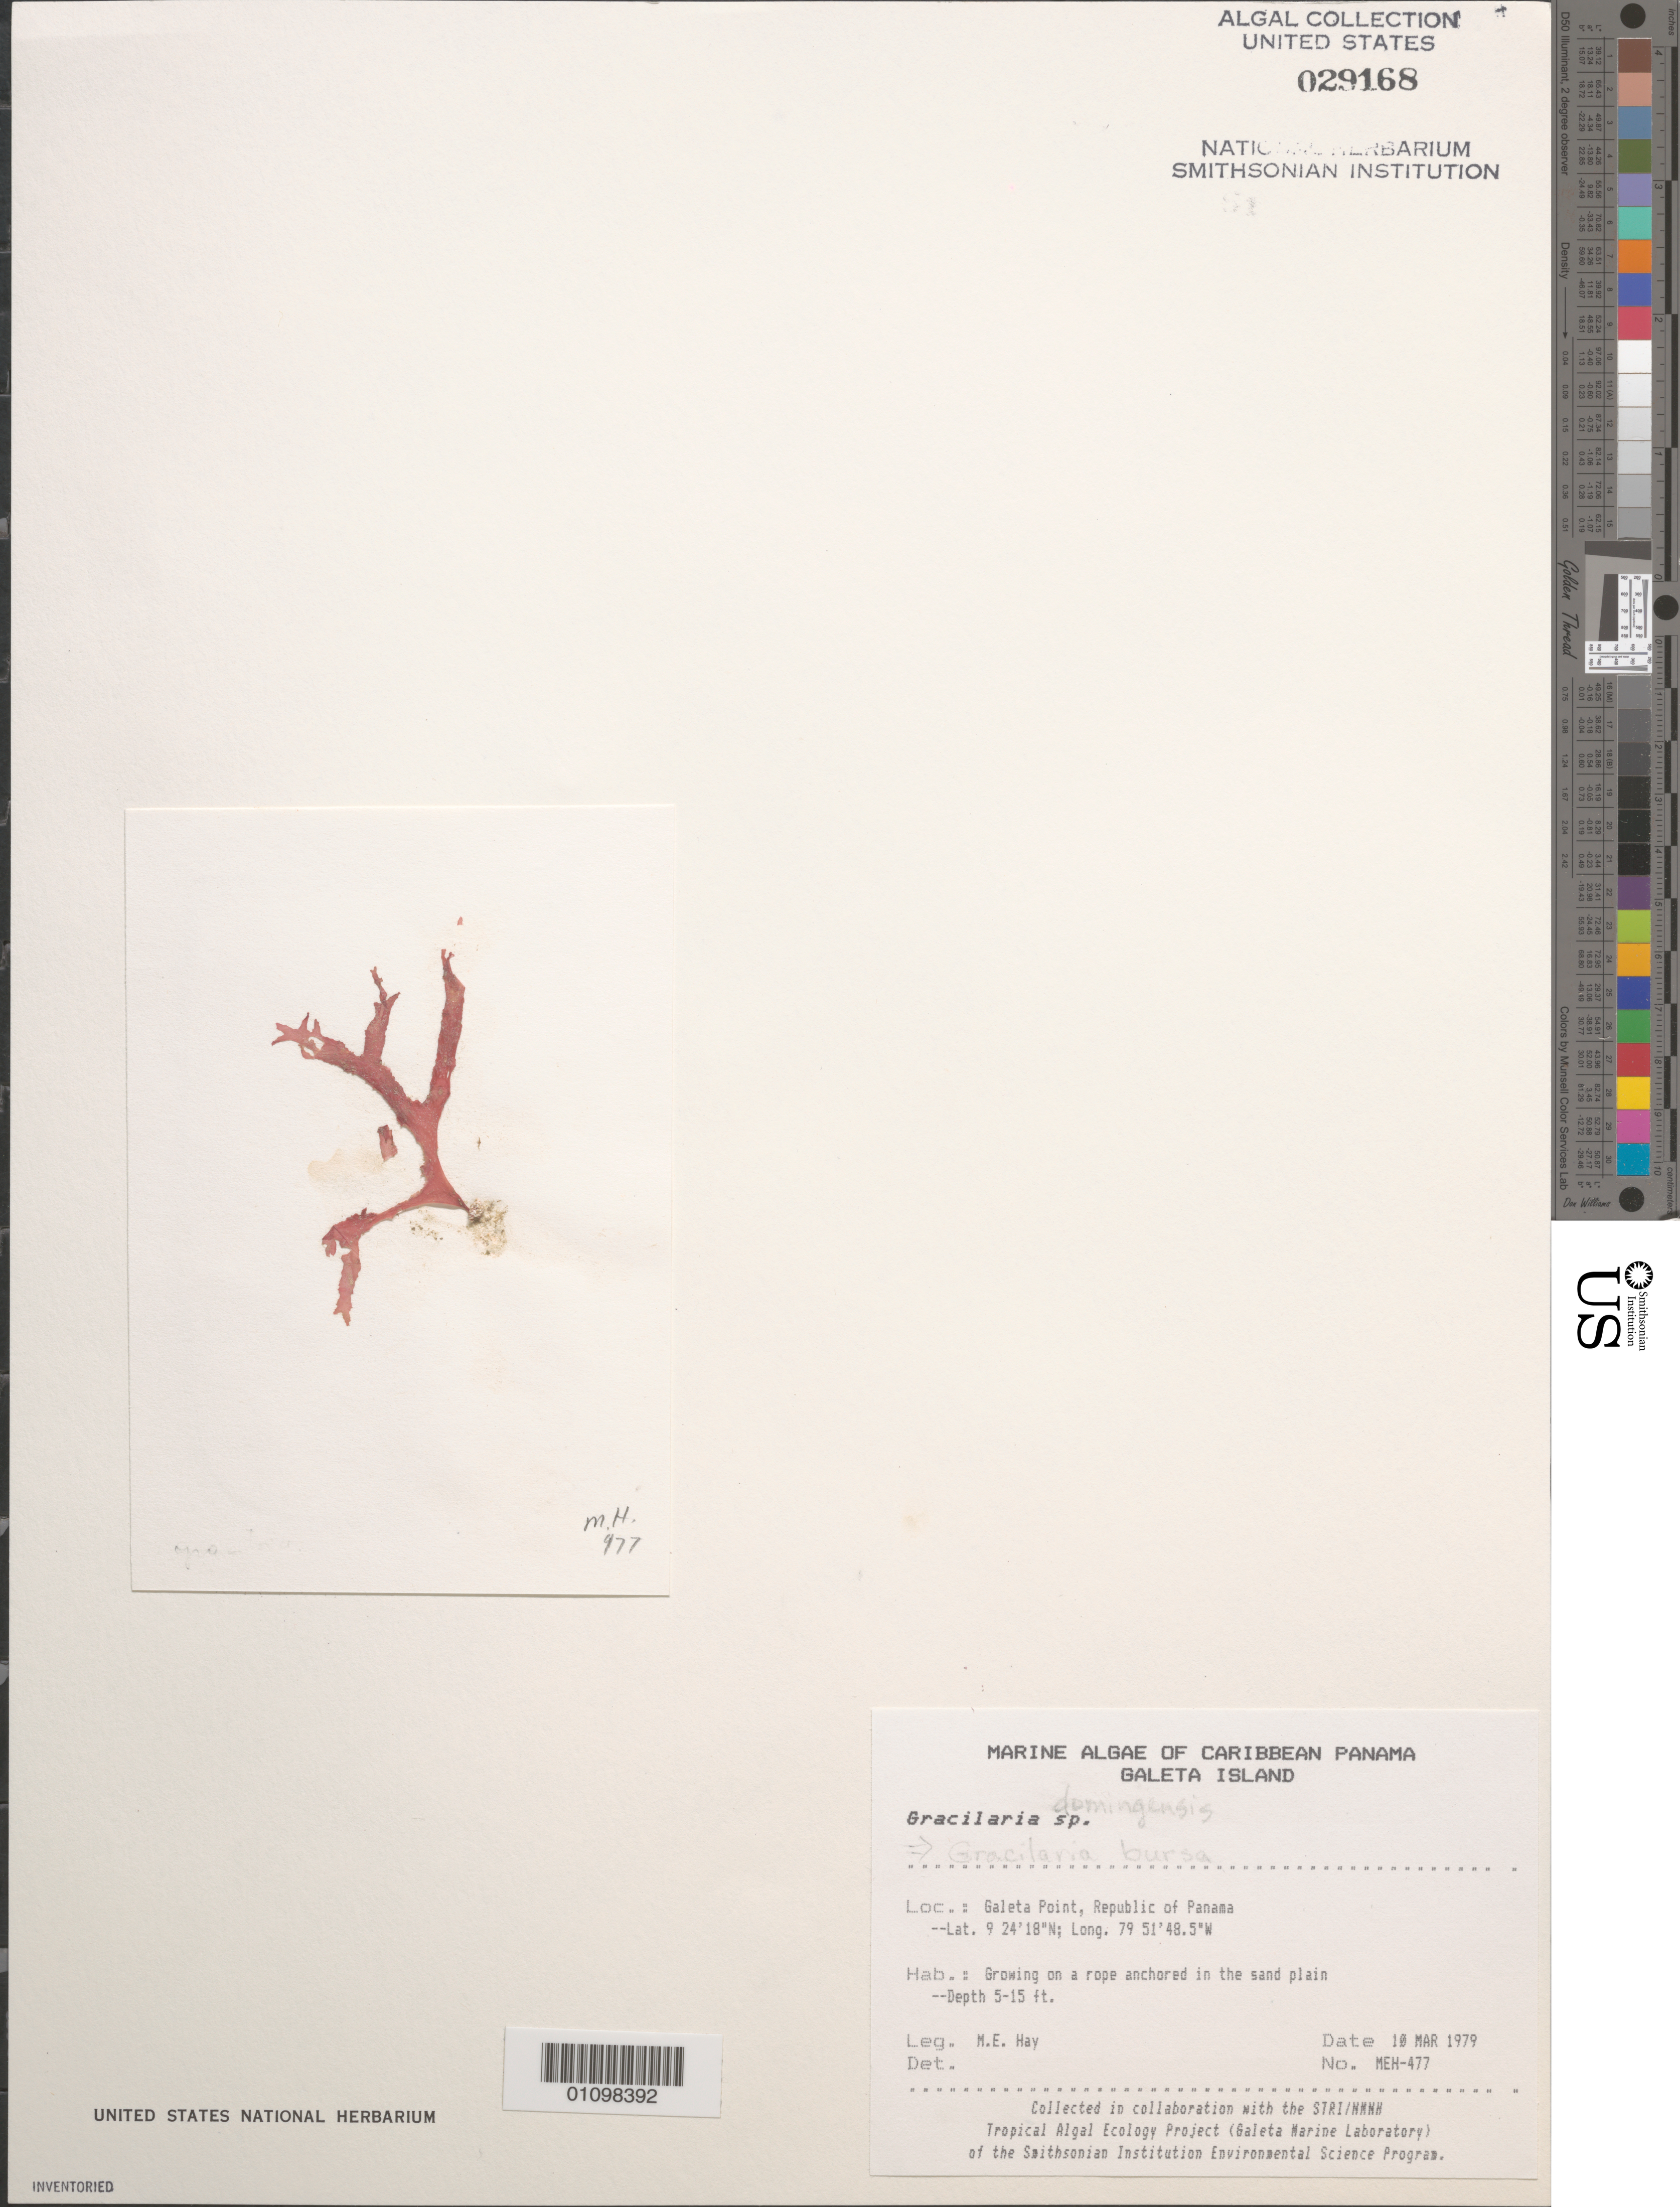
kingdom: Plantae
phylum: Rhodophyta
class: Florideophyceae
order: Gracilariales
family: Gracilariaceae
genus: Gracilaria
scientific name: Gracilaria sp.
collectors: M. E. Hay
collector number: MEH-477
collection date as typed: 10 Mar 1979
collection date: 1979-03-10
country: Panama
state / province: Colón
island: Galeta Island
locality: Galeta Point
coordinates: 9 24'18"N, 79 51'48.5"W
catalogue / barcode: US 29168